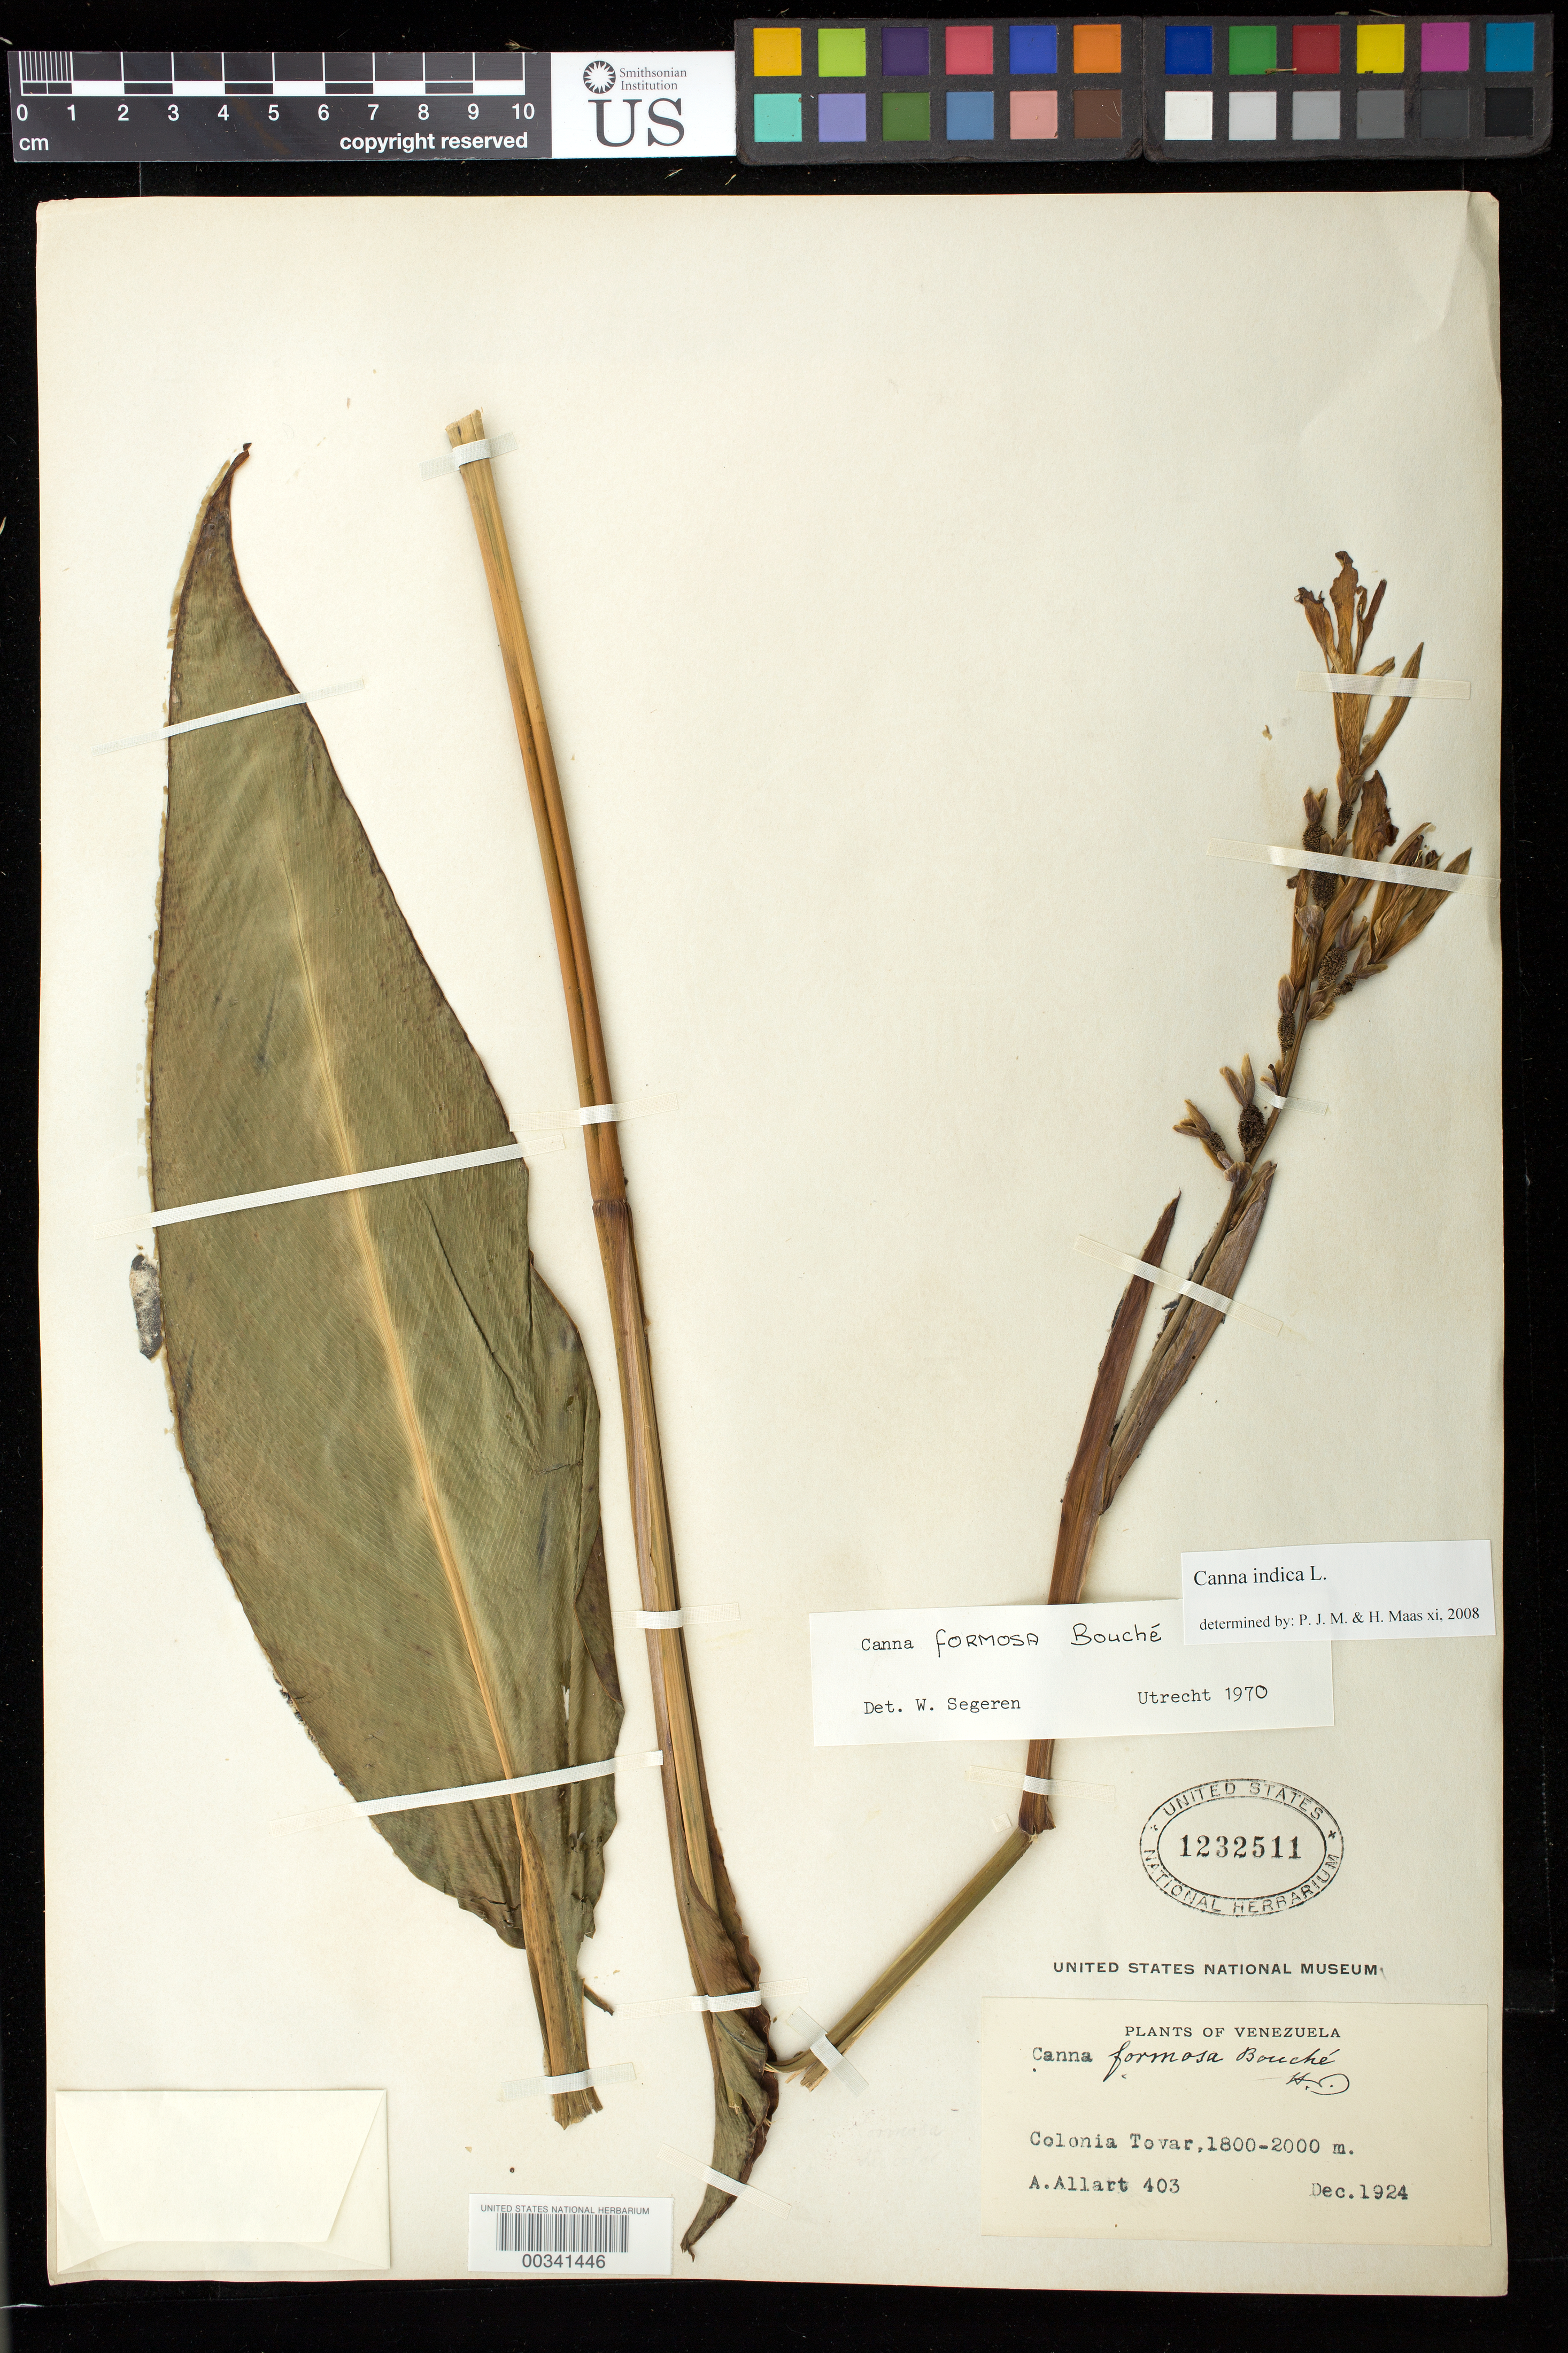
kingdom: Plantae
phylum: Tracheophyta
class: Liliopsida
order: Zingiberales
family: Cannaceae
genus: Canna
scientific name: Canna indica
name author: L.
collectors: A. Allart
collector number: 403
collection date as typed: Dec 1924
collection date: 1924-12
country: Venezuela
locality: Colonia Tovar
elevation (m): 1800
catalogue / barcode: US 1232511